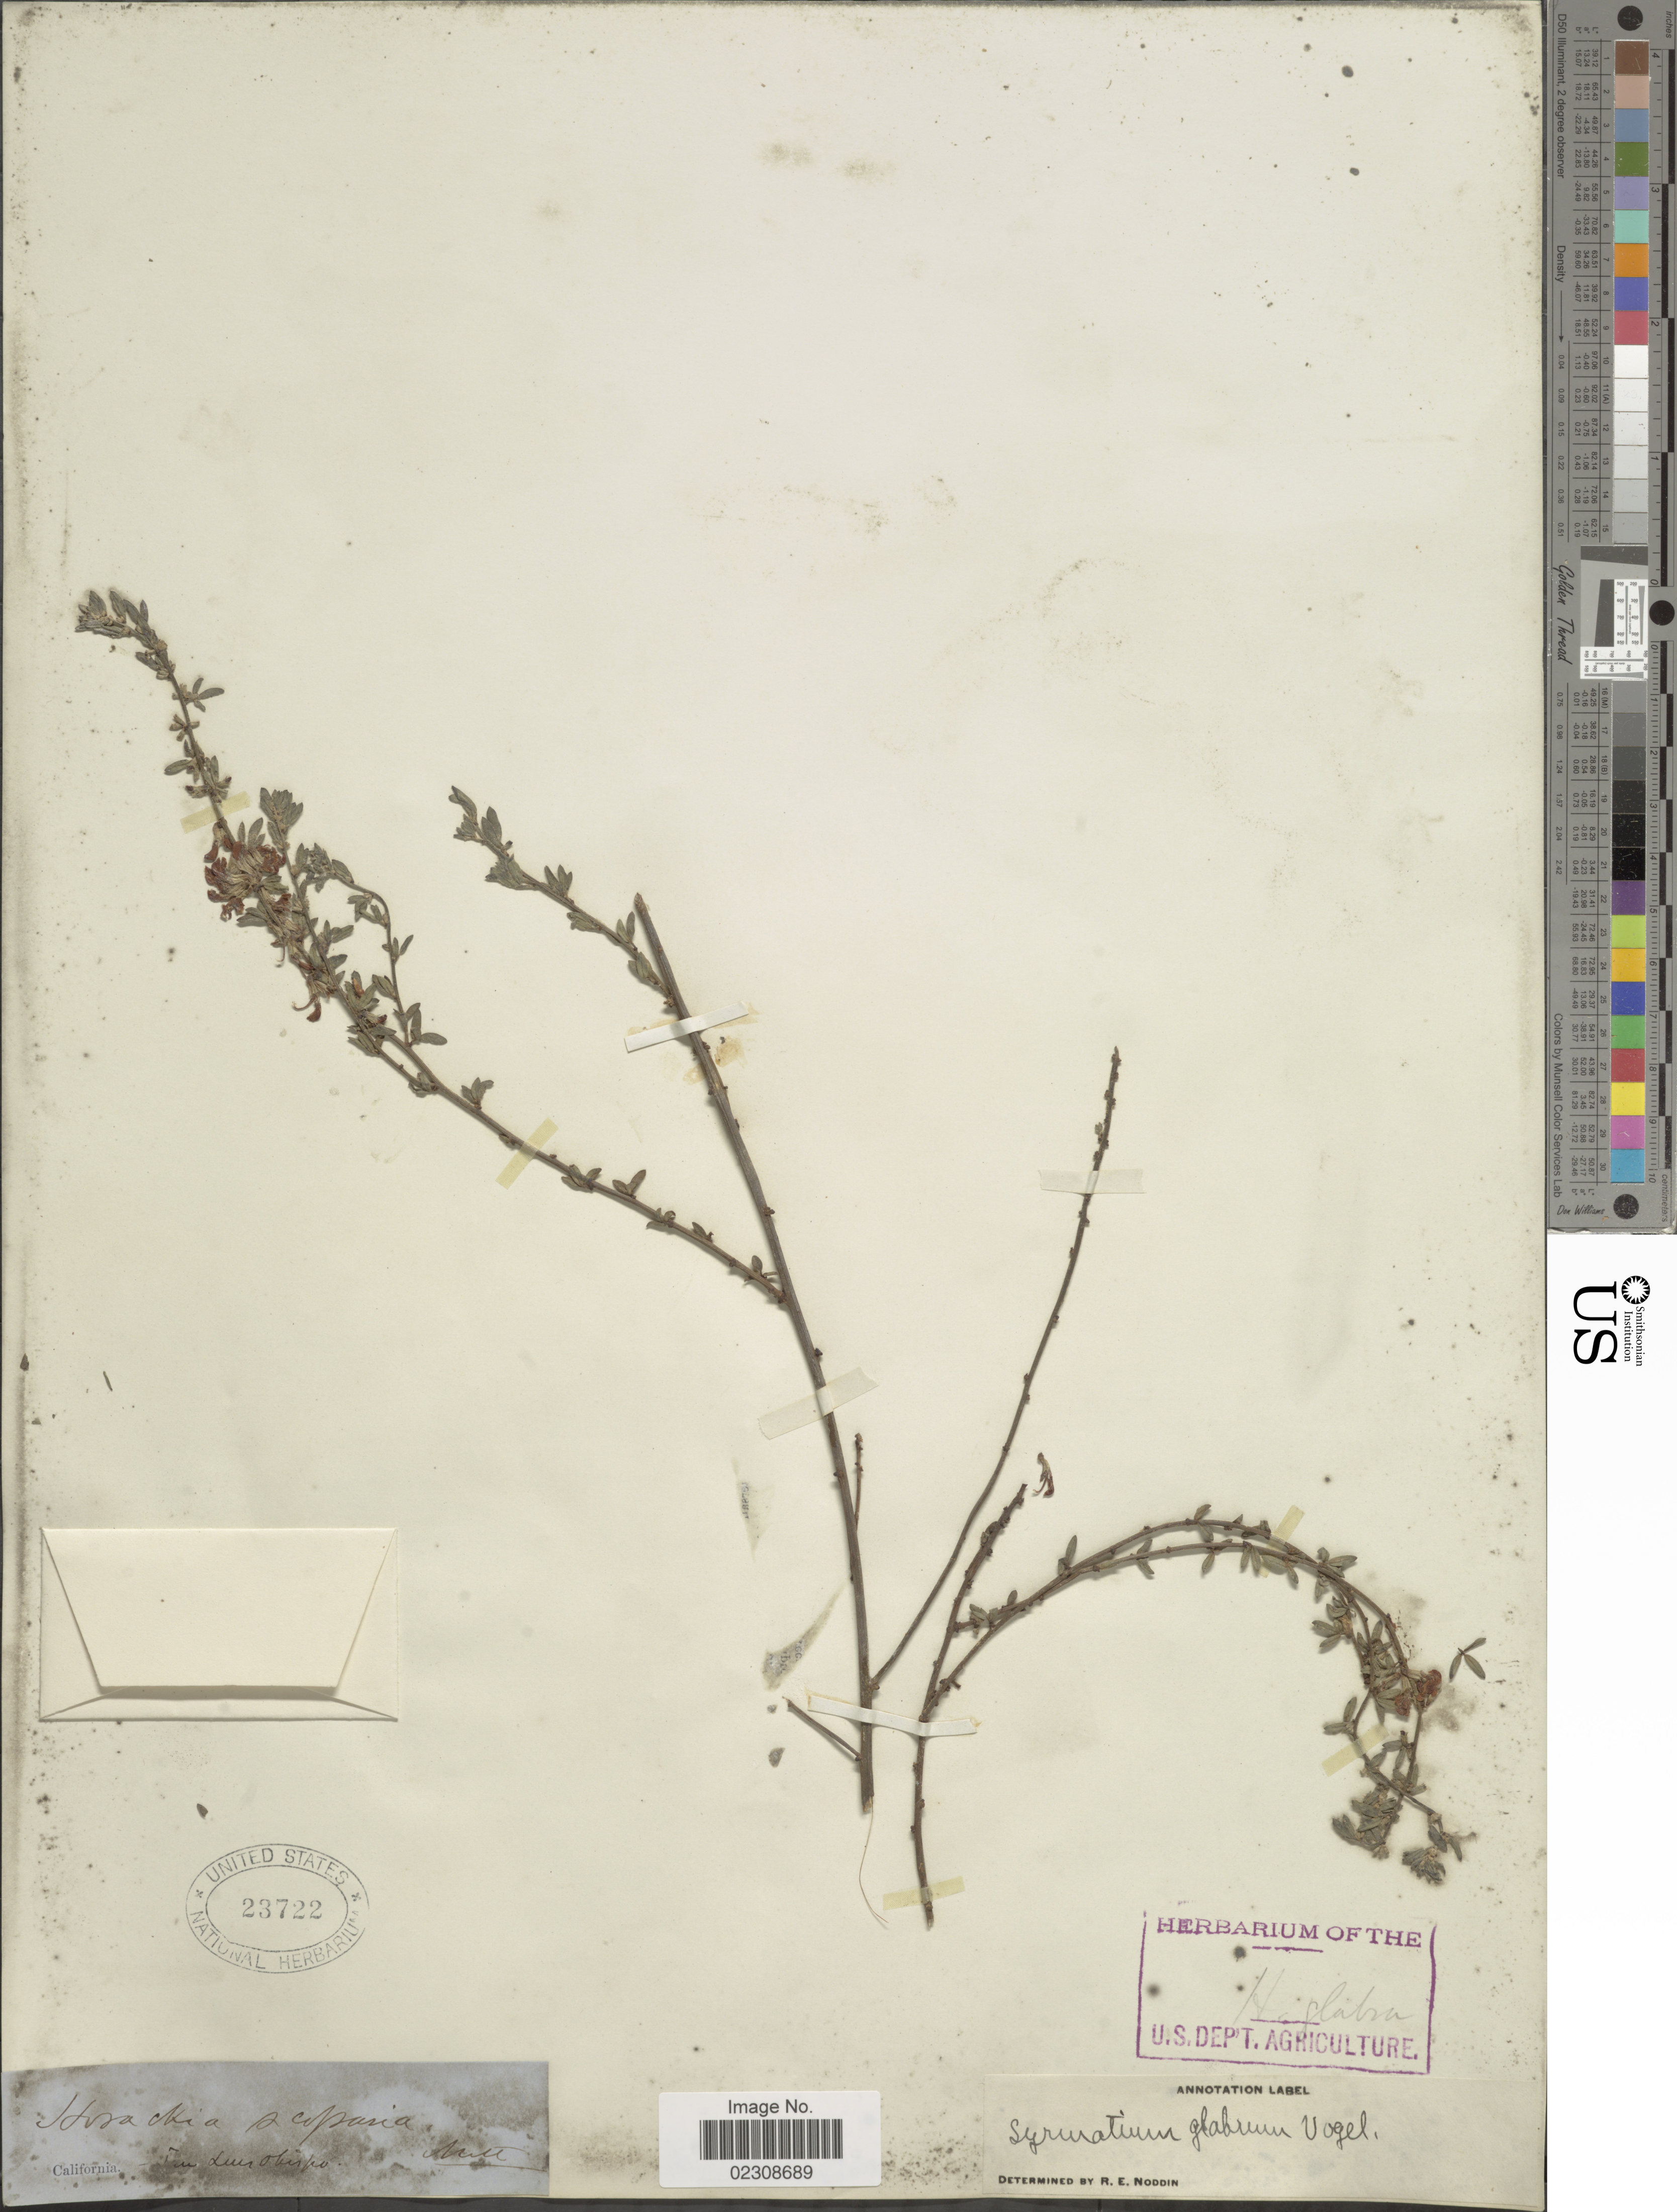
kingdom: Plantae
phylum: Tracheophyta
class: Magnoliopsida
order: Fabales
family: Fabaceae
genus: Syrmatium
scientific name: Syrmatium glabrum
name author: Vogel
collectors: Mutt.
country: United States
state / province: California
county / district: San Luis Obispo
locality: San Luis Obispo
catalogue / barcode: US 23722